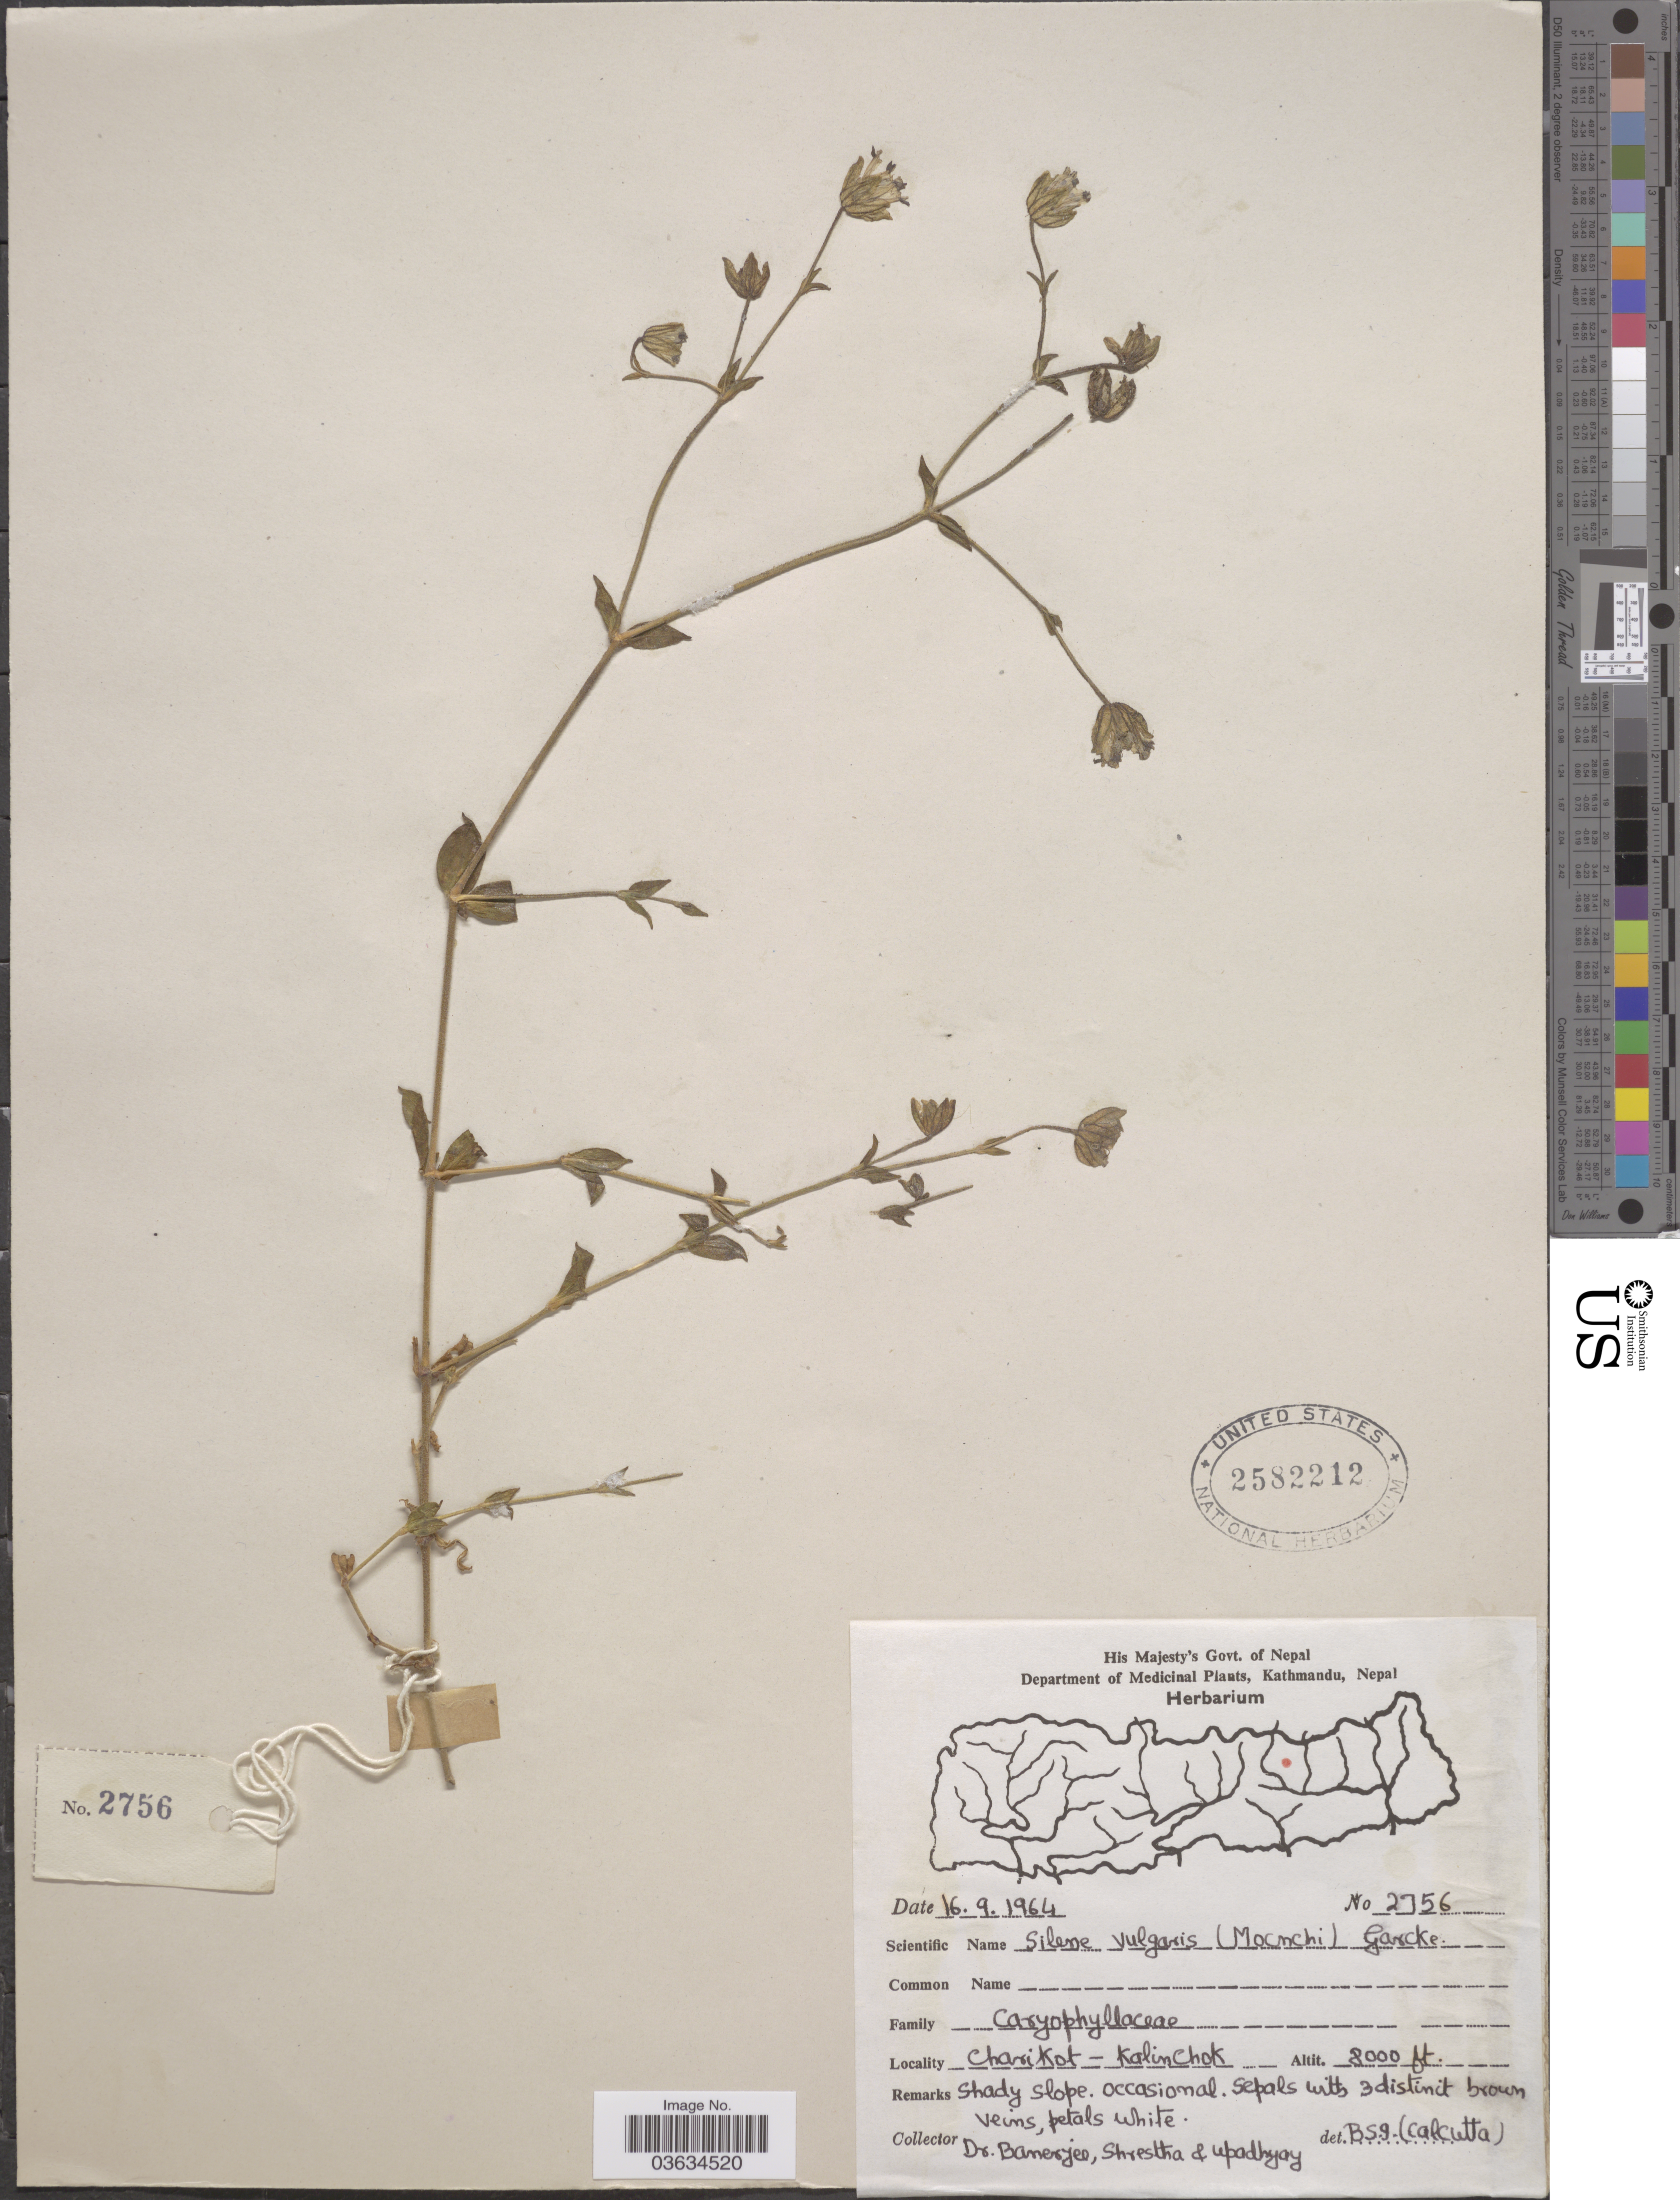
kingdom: Plantae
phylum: Tracheophyta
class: Magnoliopsida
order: Caryophyllales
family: Caryophyllaceae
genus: Silene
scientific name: Silene vulgaris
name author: (Moench) Garcke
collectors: -. Banerjee, -. Shrestha & Upadhyay, --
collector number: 2756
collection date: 1964-09-16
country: Nepal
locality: Chairkot-Kalinchok.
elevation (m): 2438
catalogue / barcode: US 2582212